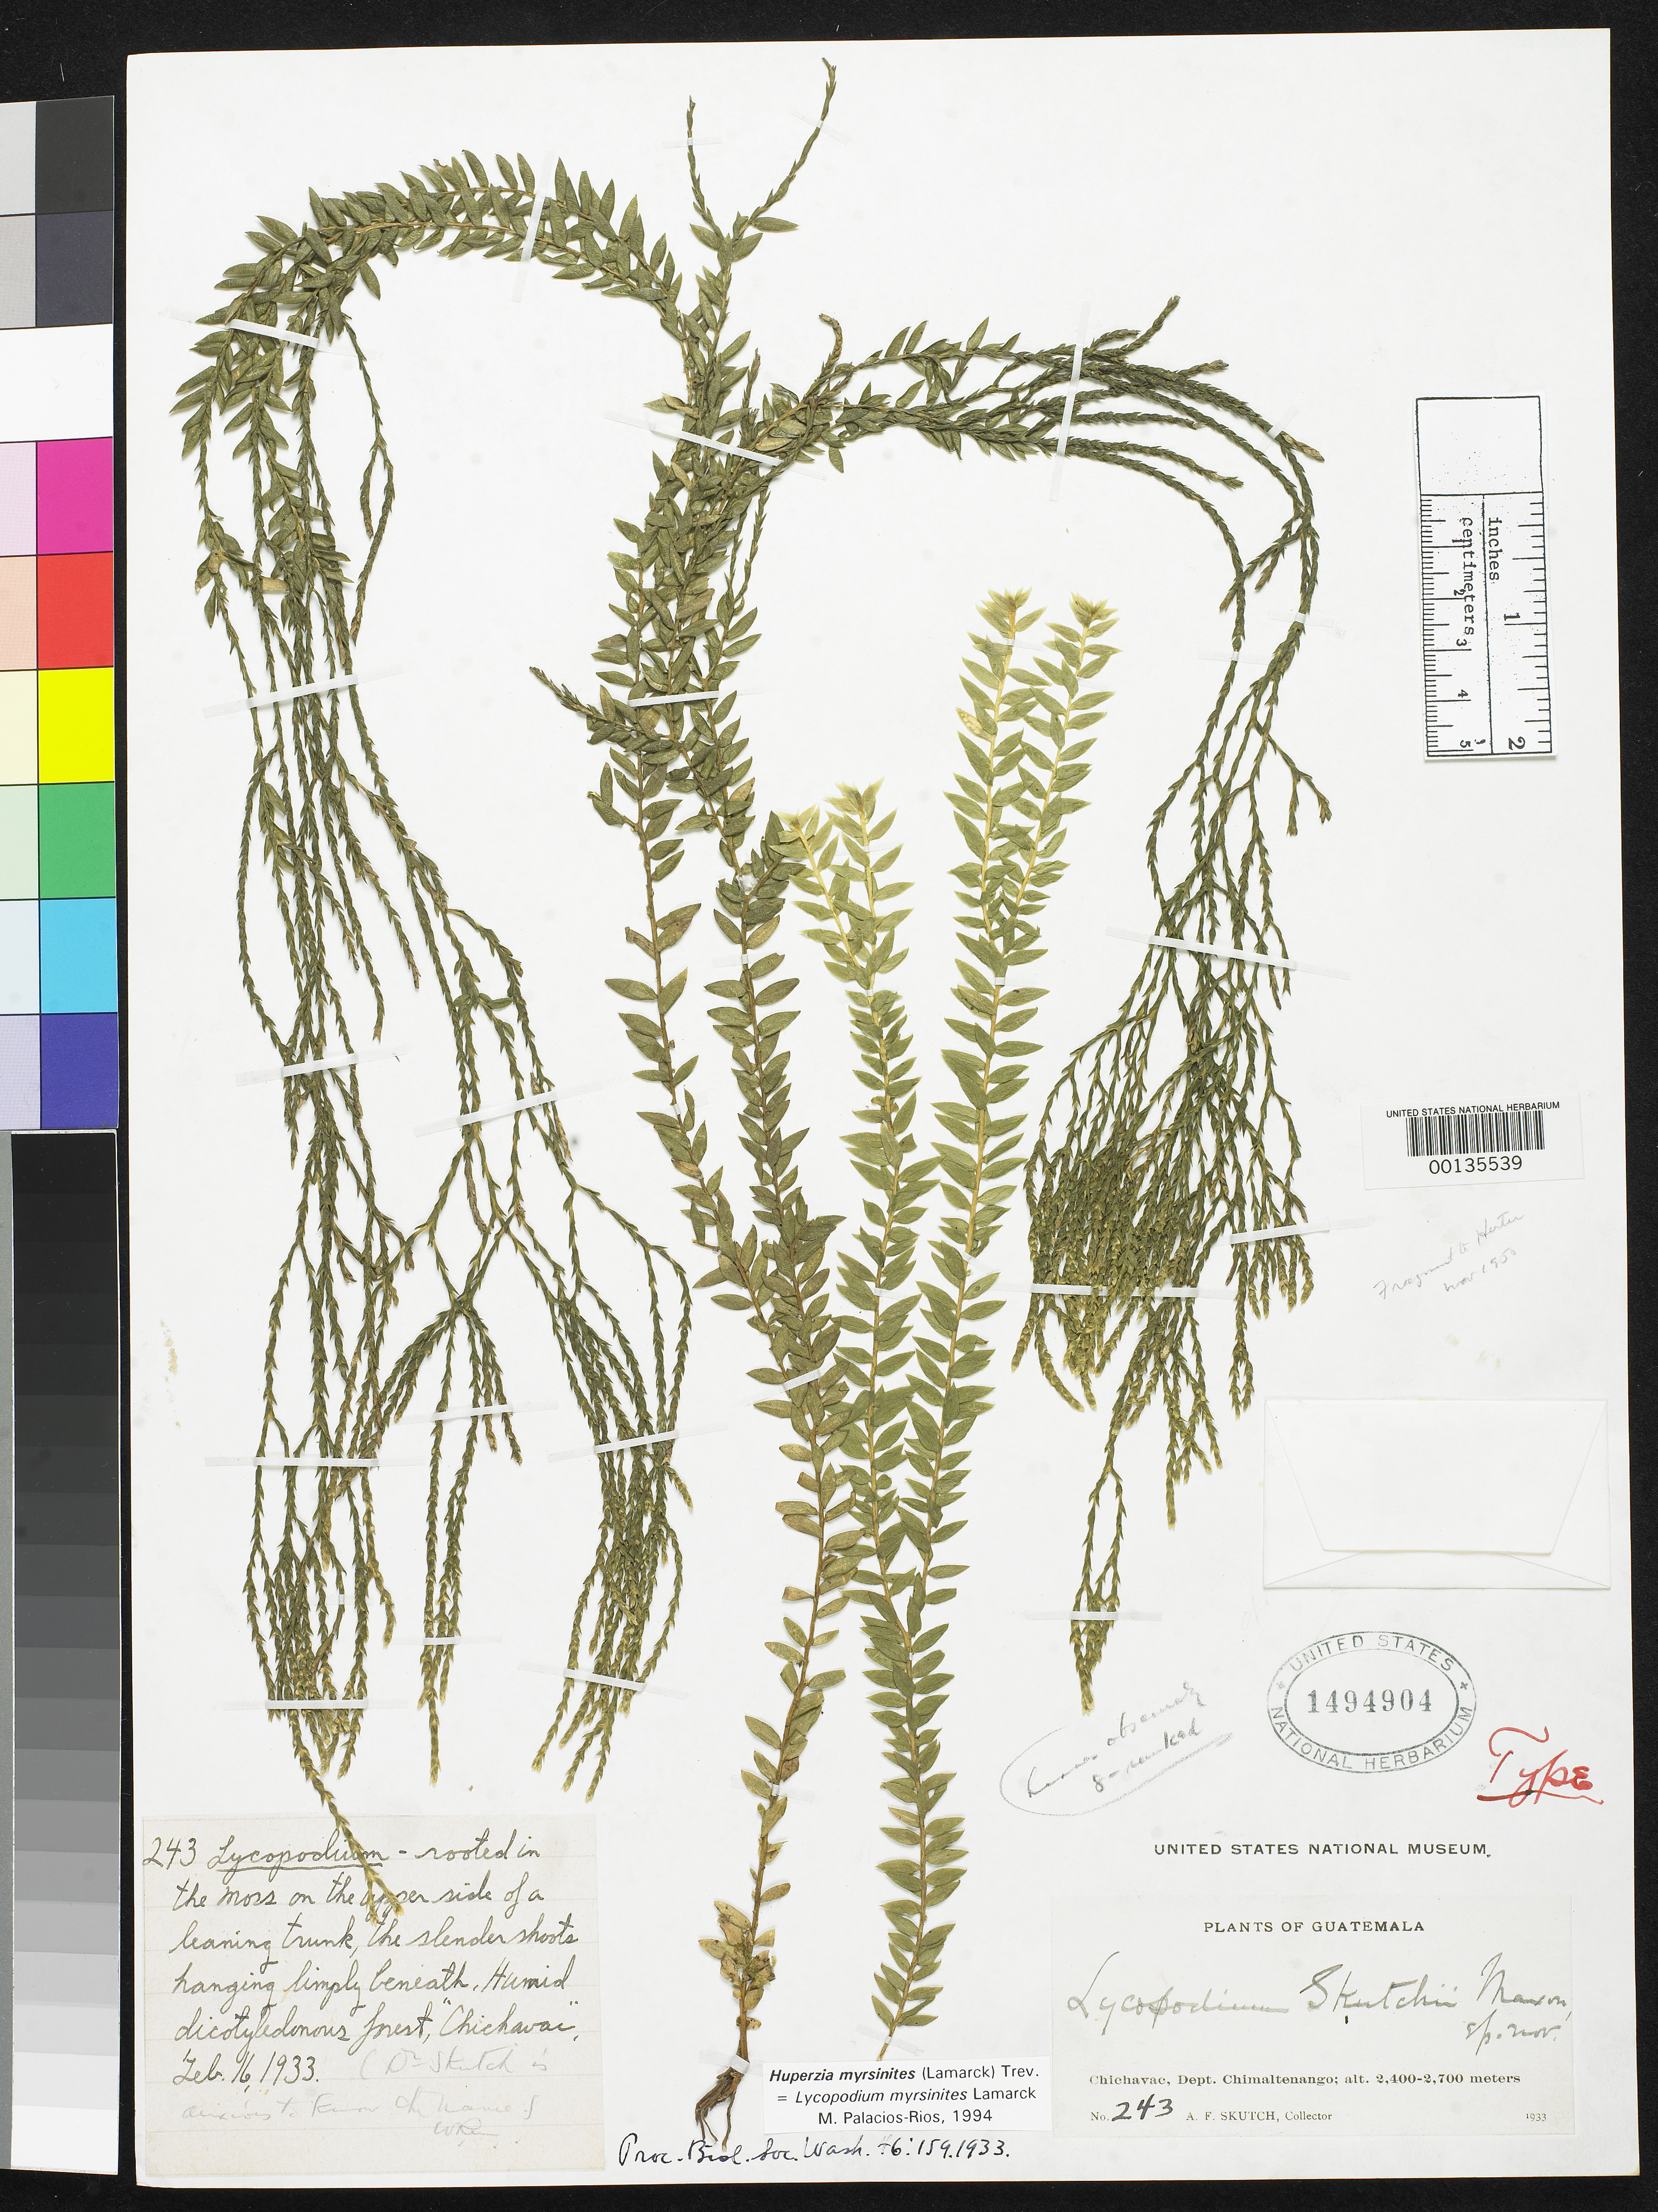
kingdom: Plantae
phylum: Tracheophyta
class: Lycopodiopsida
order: Lycopodiales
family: Lycopodiaceae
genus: Lycopodium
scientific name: Lycopodium skutchii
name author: Maxon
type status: Holotype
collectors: A. F. Skutch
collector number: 243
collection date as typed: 1933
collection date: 1933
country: Guatemala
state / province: Chimaltenango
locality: Chichavac.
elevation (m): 2400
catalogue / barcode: US 1494904